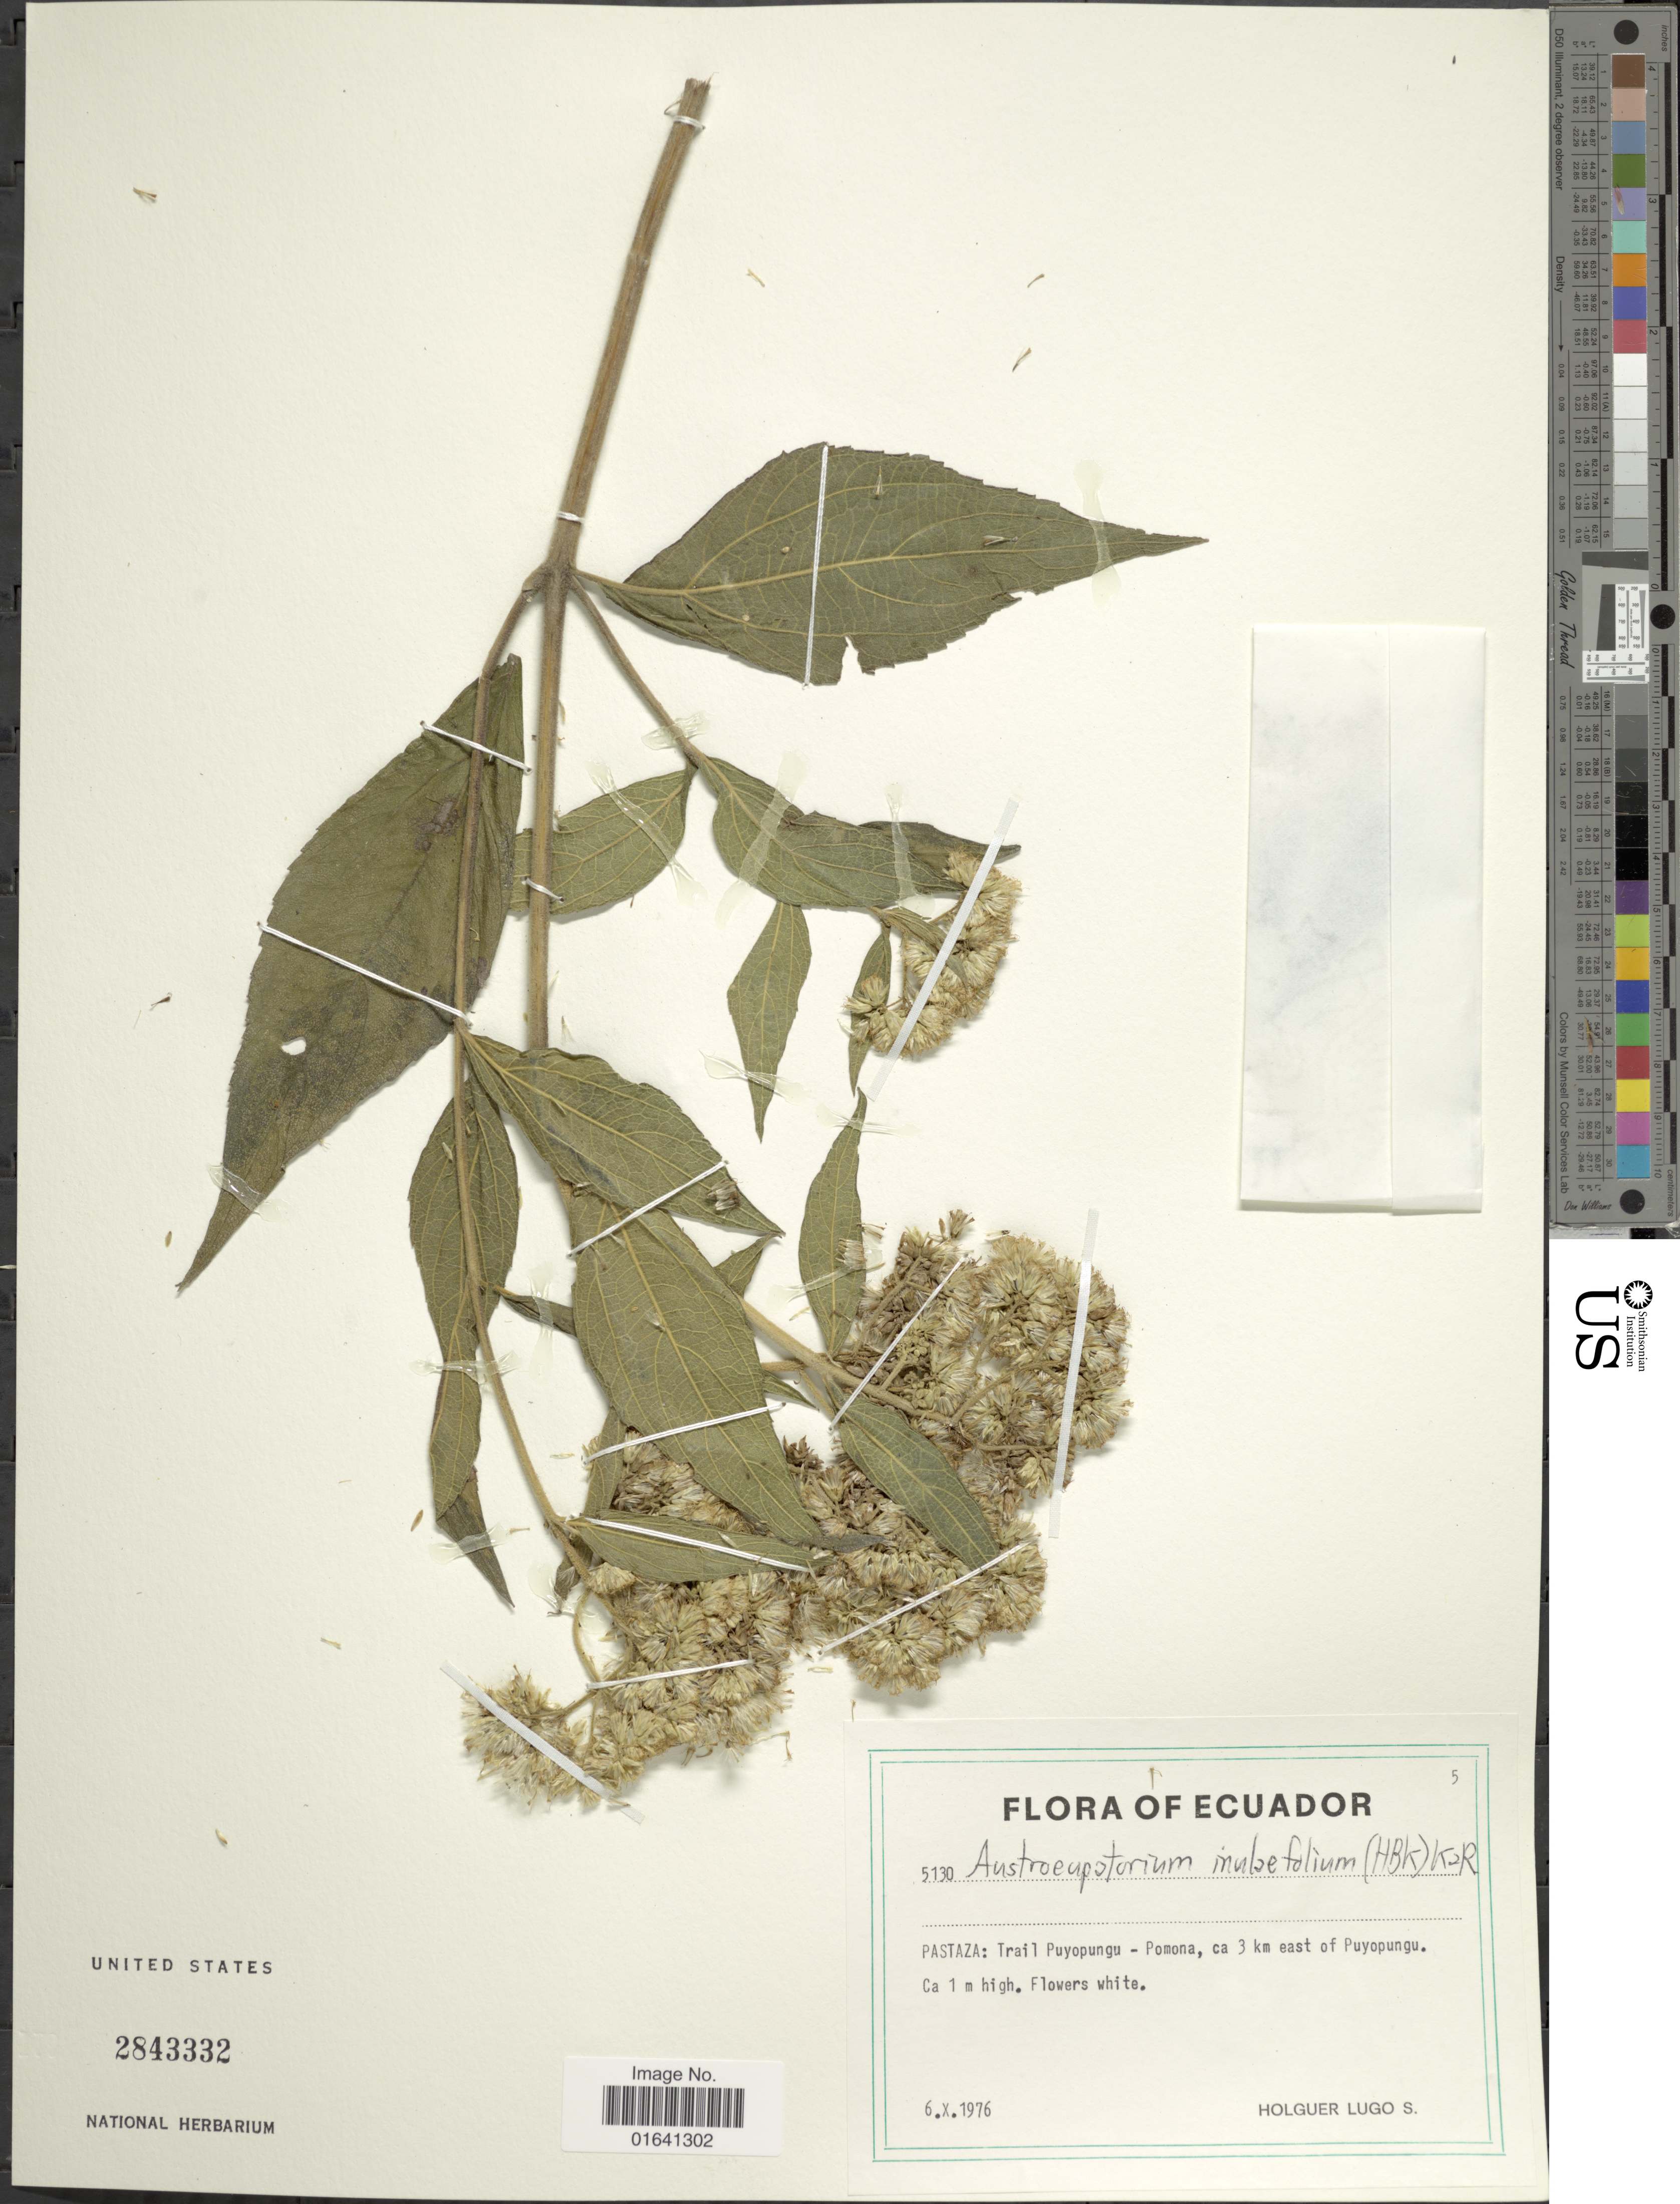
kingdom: Plantae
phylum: Tracheophyta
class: Magnoliopsida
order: Asterales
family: Asteraceae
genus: Austroeupatorium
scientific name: Austroeupatorium inulaefolium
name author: (Kunth) R.M. King & H. Rob.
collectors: H. Lugo S.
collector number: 5130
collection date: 1976-10-06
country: Ecuador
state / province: Pastaza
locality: Trail Puyopungu - Pomona, ca 3 km east of Puyopungu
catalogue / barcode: US 2843332